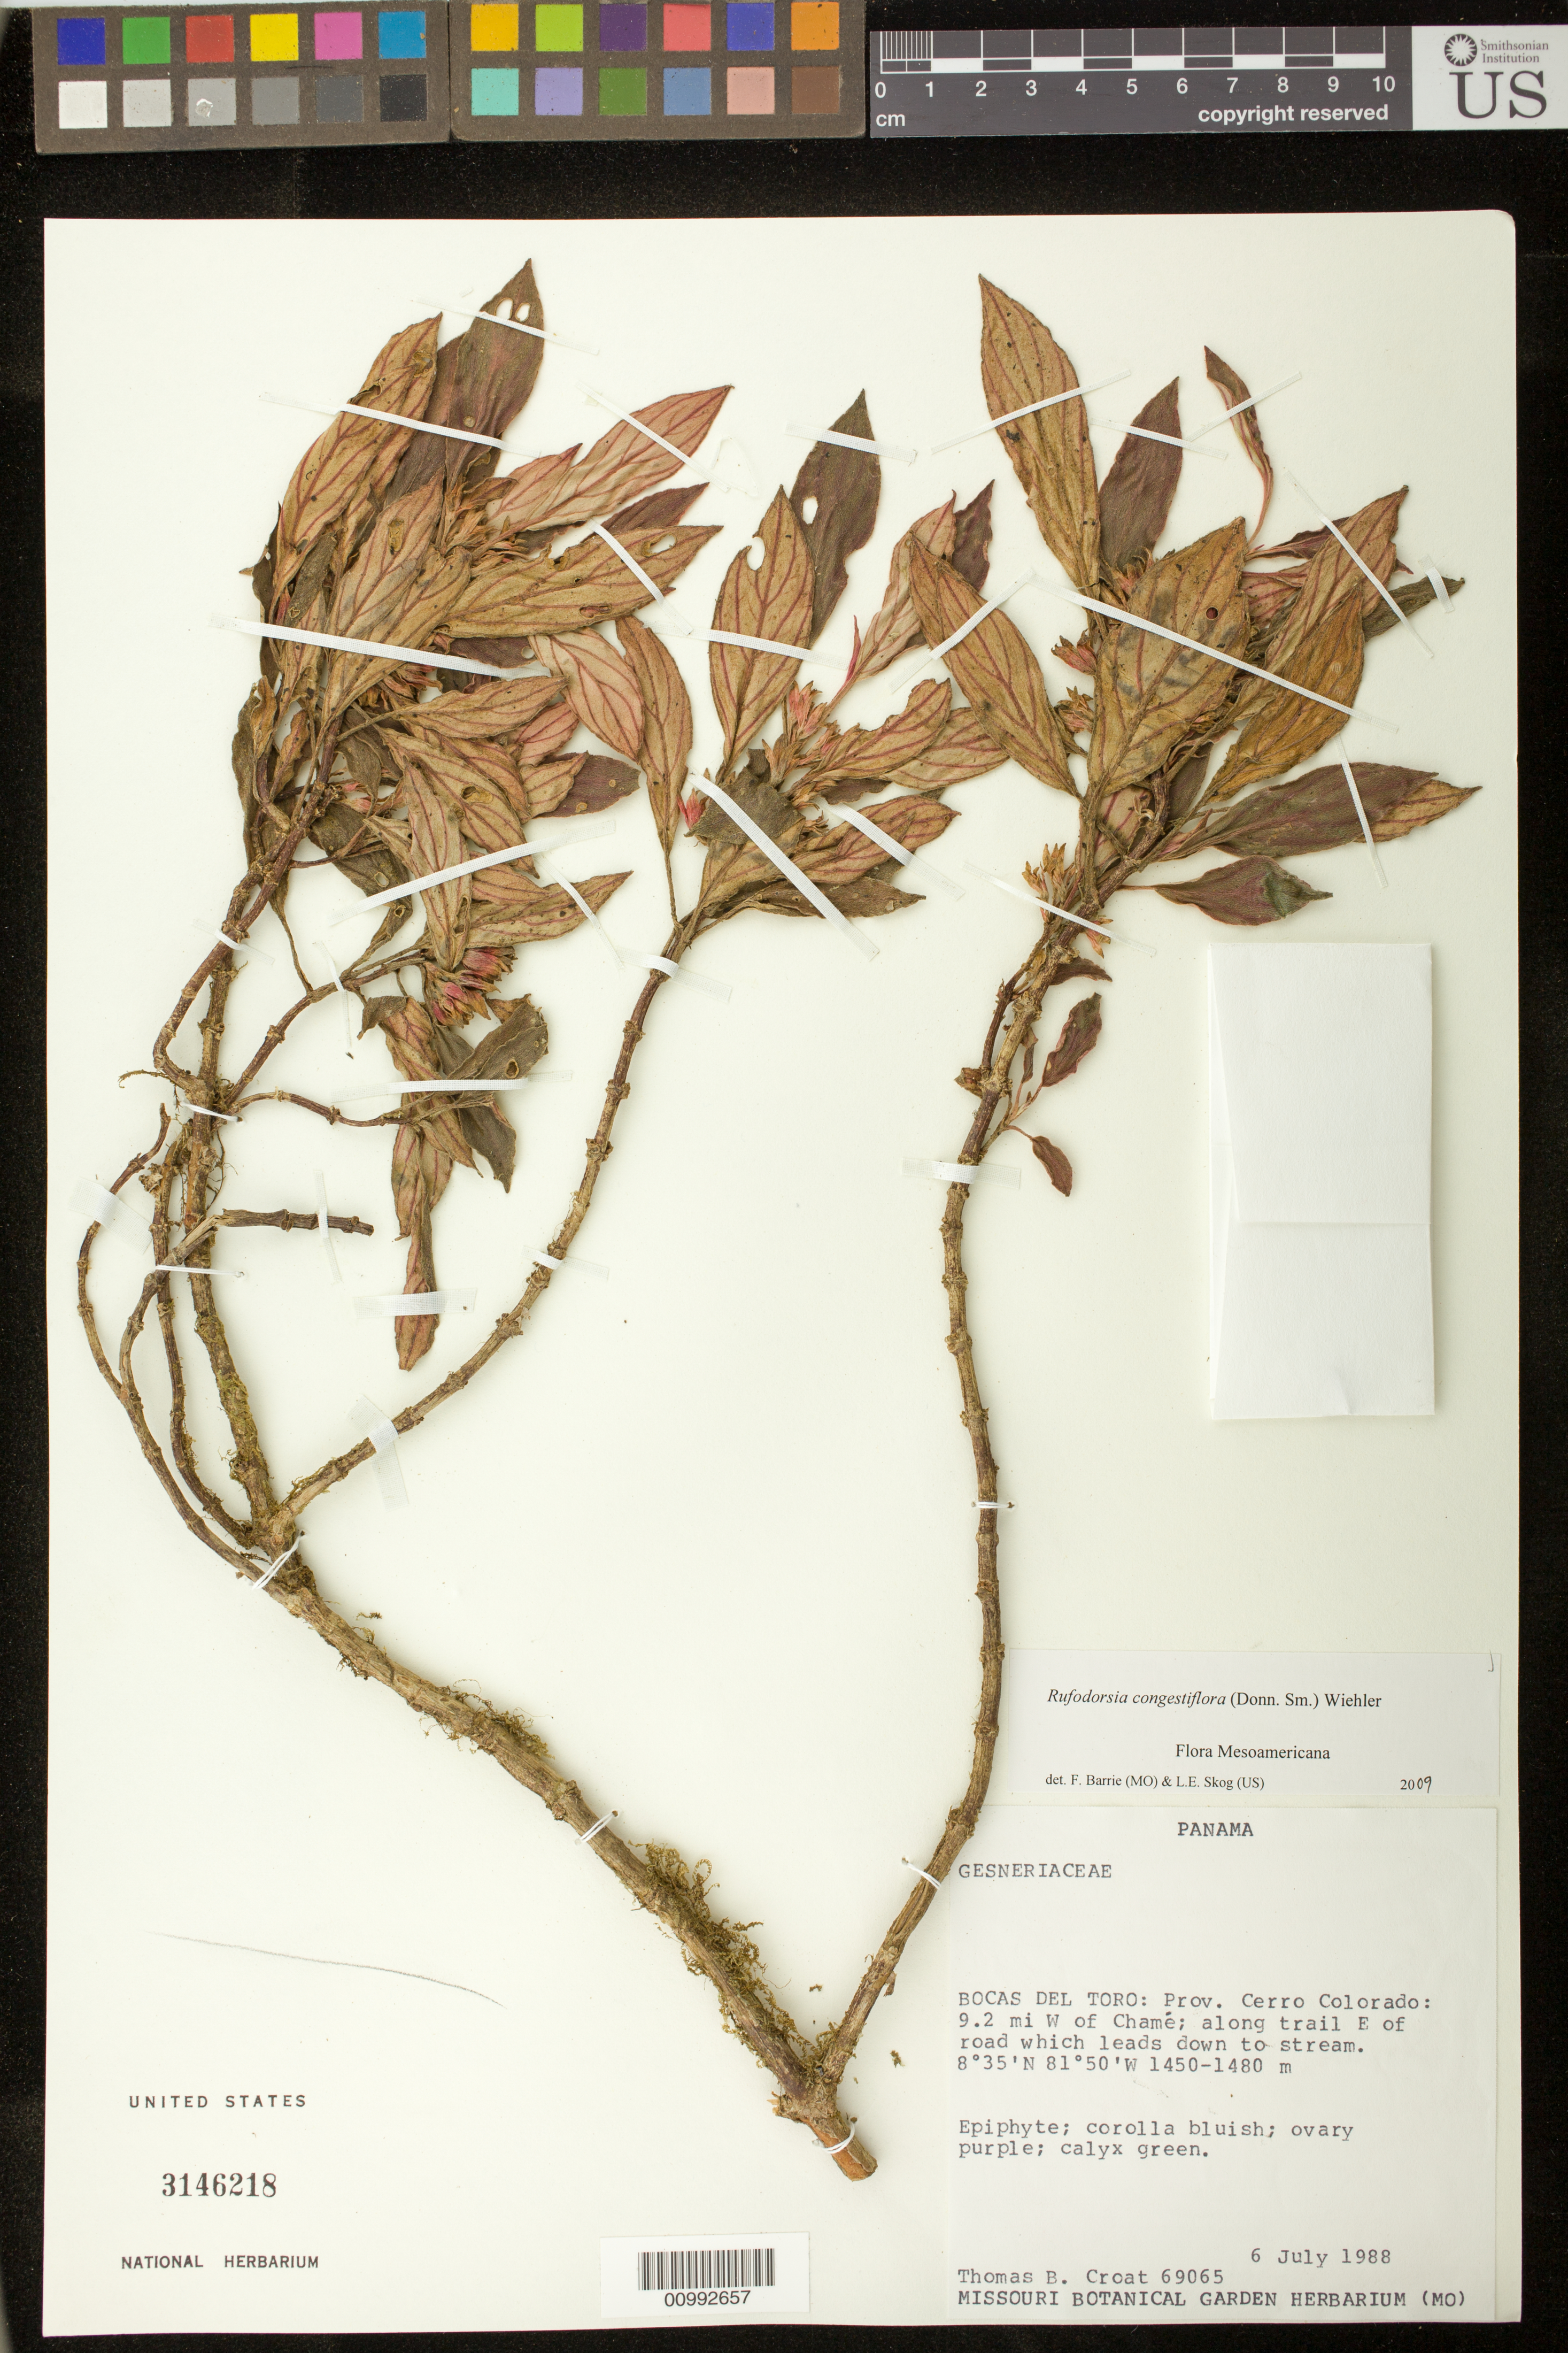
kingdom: Plantae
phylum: Tracheophyta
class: Magnoliopsida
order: Lamiales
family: Gesneriaceae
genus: Rufodorsia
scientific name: Rufodorsia congestiflora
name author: (Donn. Sm.) Wiehler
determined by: Barrie, F. R.; Skog, Laurence E.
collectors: T. B. Croat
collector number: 69065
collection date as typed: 06 Jul 1988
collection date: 1988-07-06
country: Panama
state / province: Bocas del Toro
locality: Bocas del Toro: Cerro Colorado, 9.2 mi W of Chamé, along trail E of road which leads down to stream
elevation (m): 1450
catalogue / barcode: US 3146218